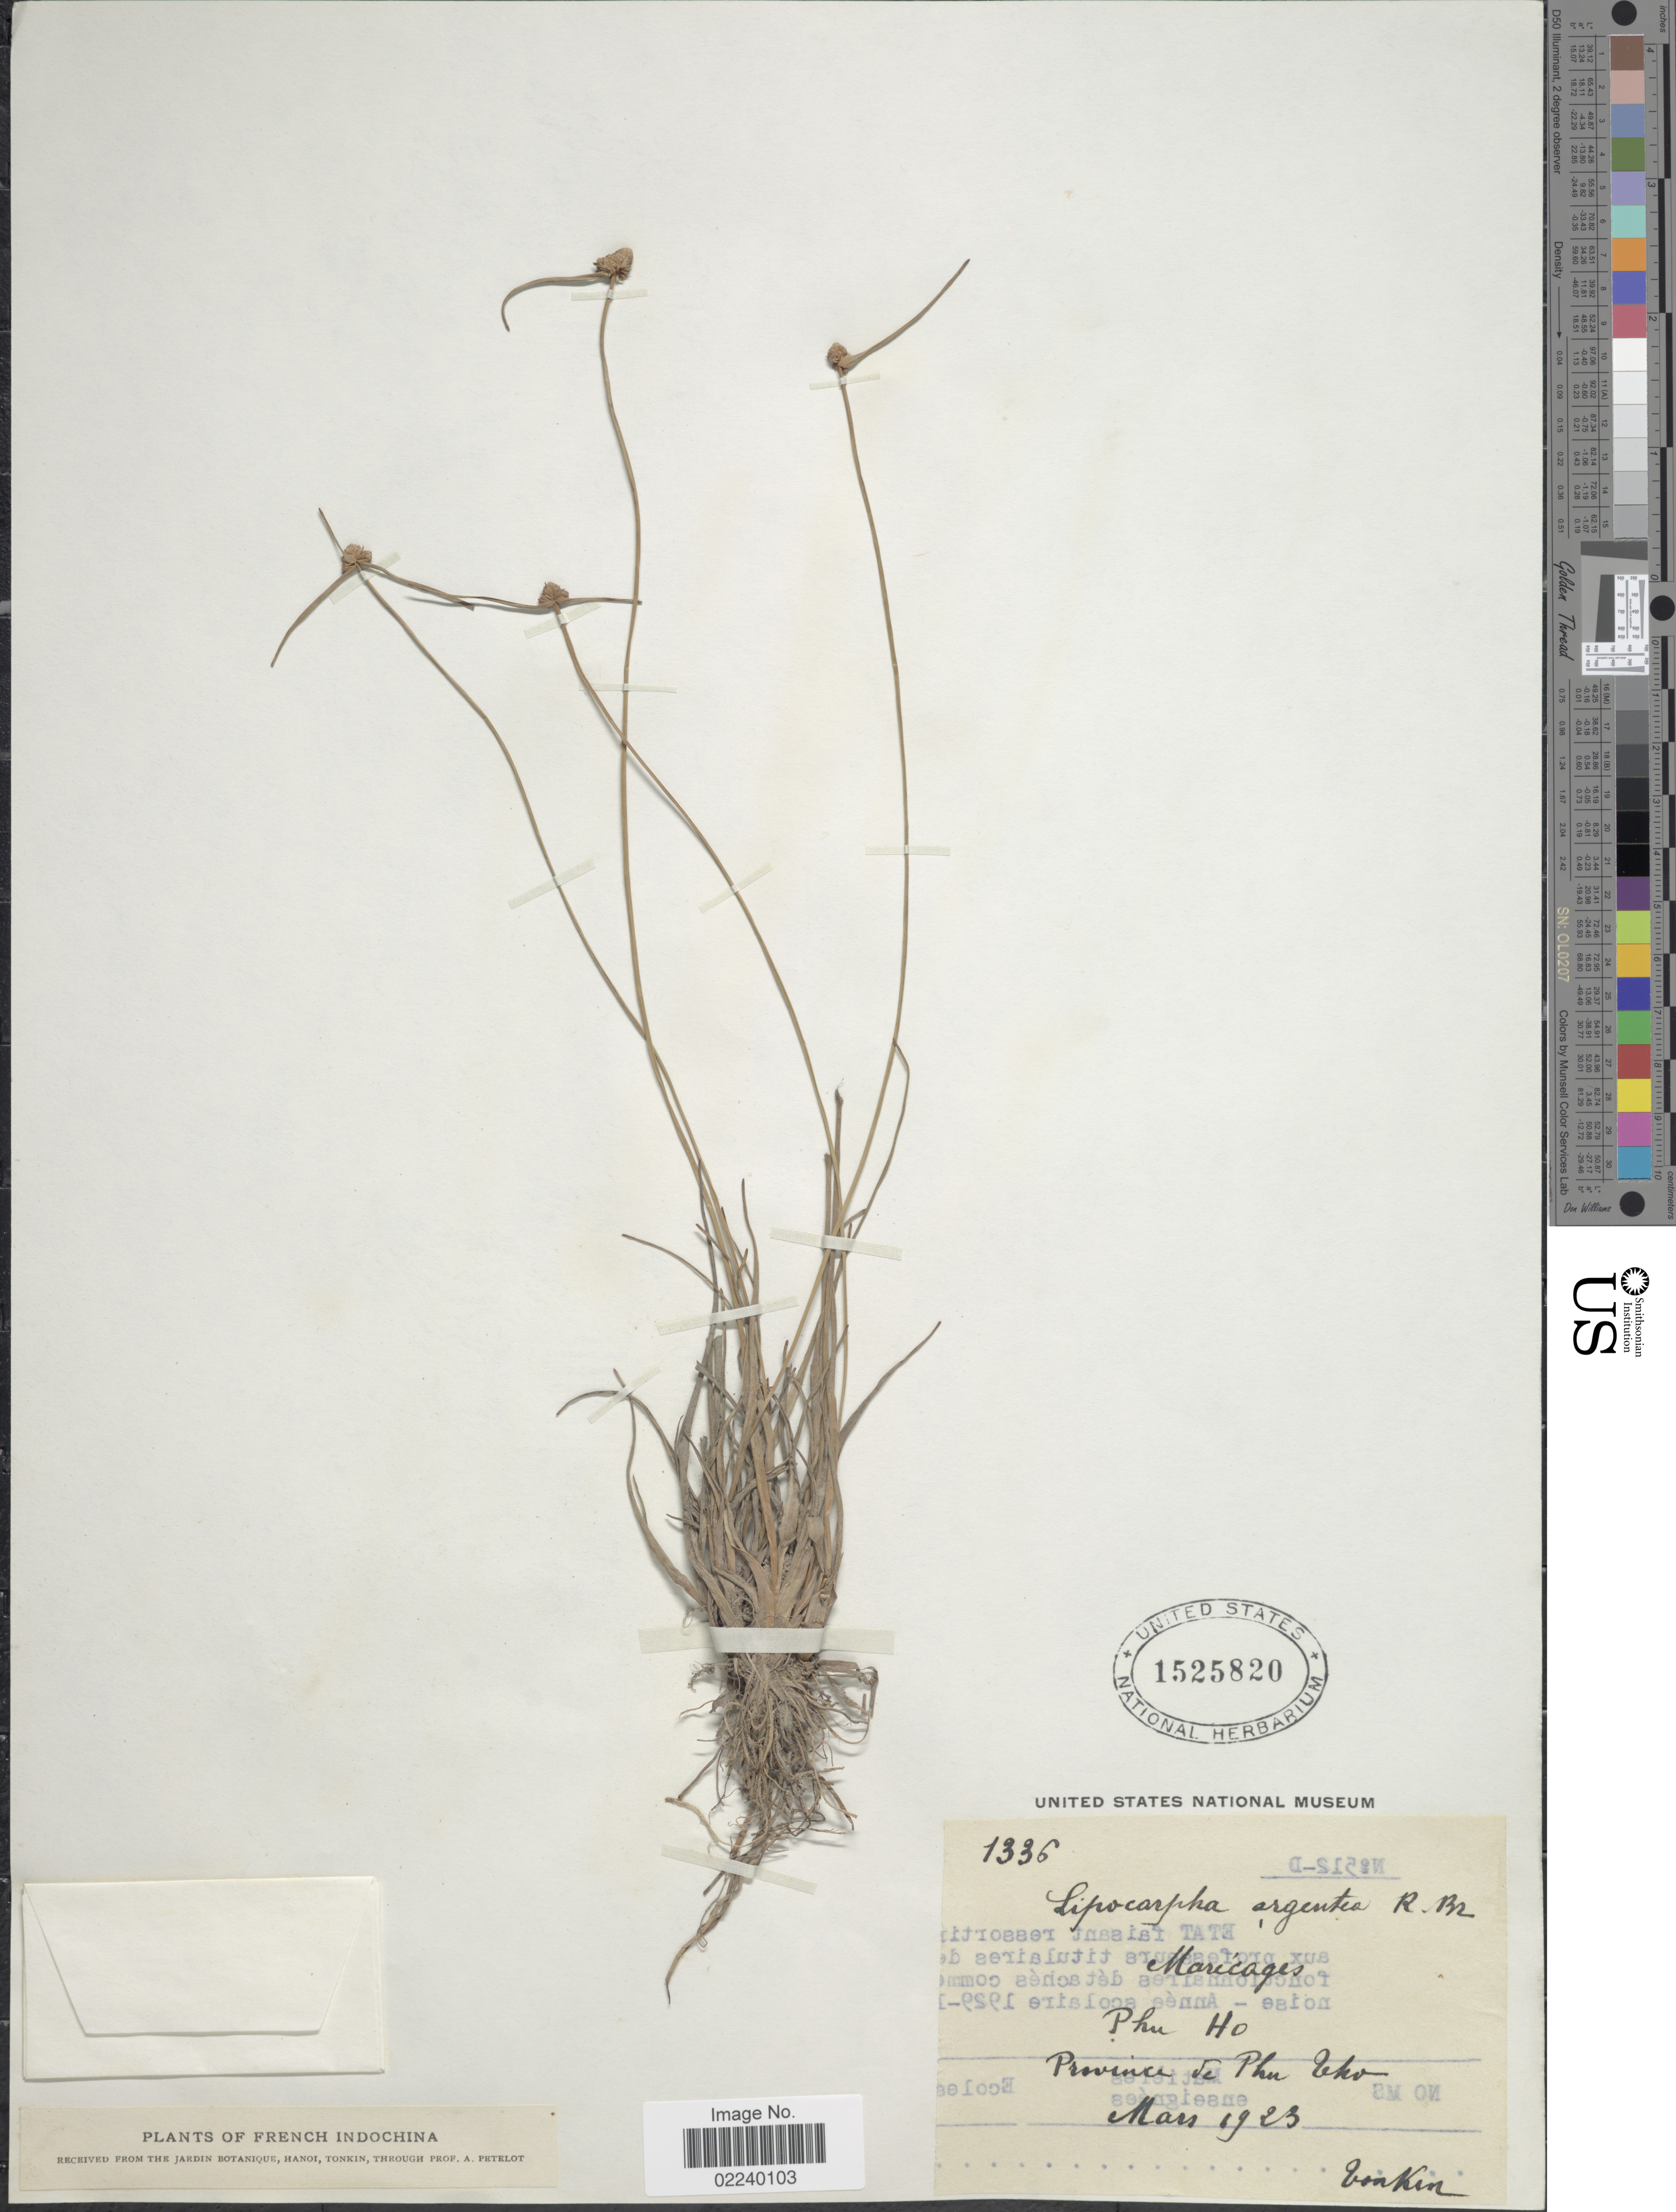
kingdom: Plantae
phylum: Tracheophyta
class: Liliopsida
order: Poales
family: Cyperaceae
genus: Cyperus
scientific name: Cyperus albescens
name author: (Steud.) Larridon & Govaerts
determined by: Strong, M. T., (US), Smithsonian Institution - National Museum of Natural History (UNITED STATES)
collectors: A. Petelot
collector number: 1336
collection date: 1923-03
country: Vietnam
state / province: Phu Tho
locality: Tonkin. Phu Ho, Province de Phu Tho, French Indochina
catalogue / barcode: US 1525820